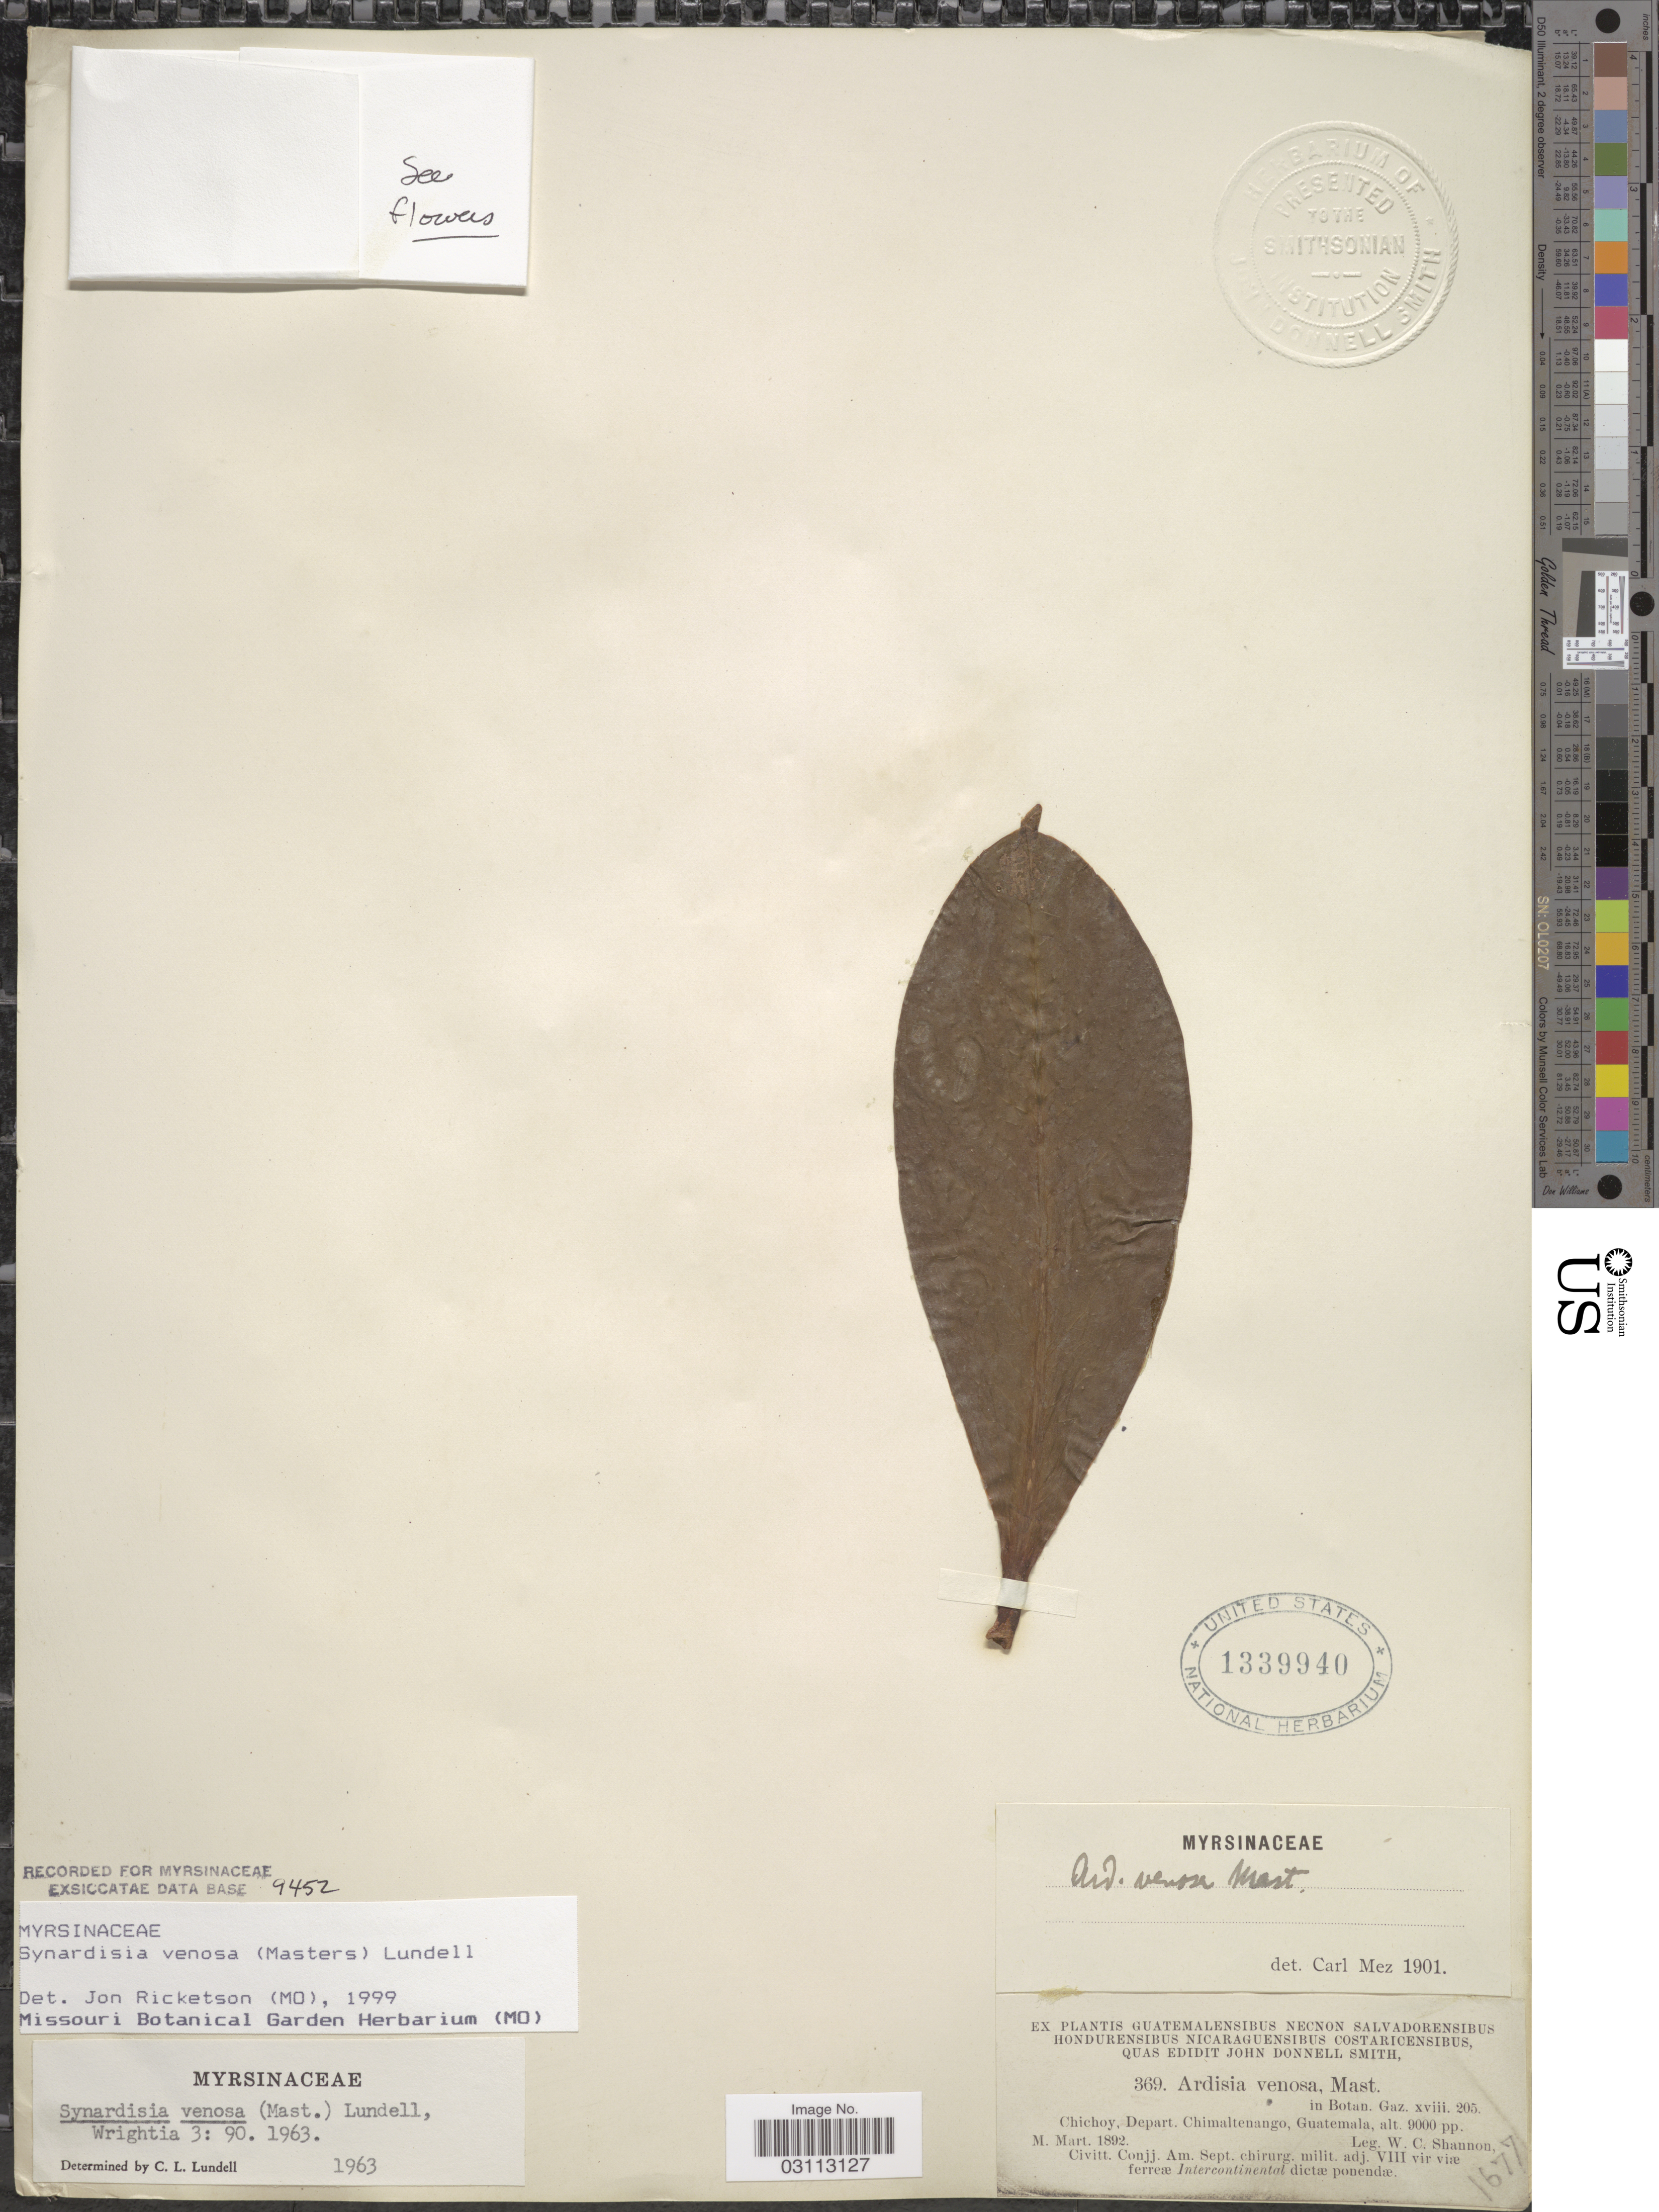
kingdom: Plantae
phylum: Tracheophyta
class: Magnoliopsida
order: Ericales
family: Primulaceae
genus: Synardisia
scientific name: Synardisia venosa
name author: (Mast.) Lundell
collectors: W. C. Shannon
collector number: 369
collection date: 1892-03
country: Guatemala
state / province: Chimaltenango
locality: Chichoy, Depart. Chimaltenango.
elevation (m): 2743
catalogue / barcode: US 1339940